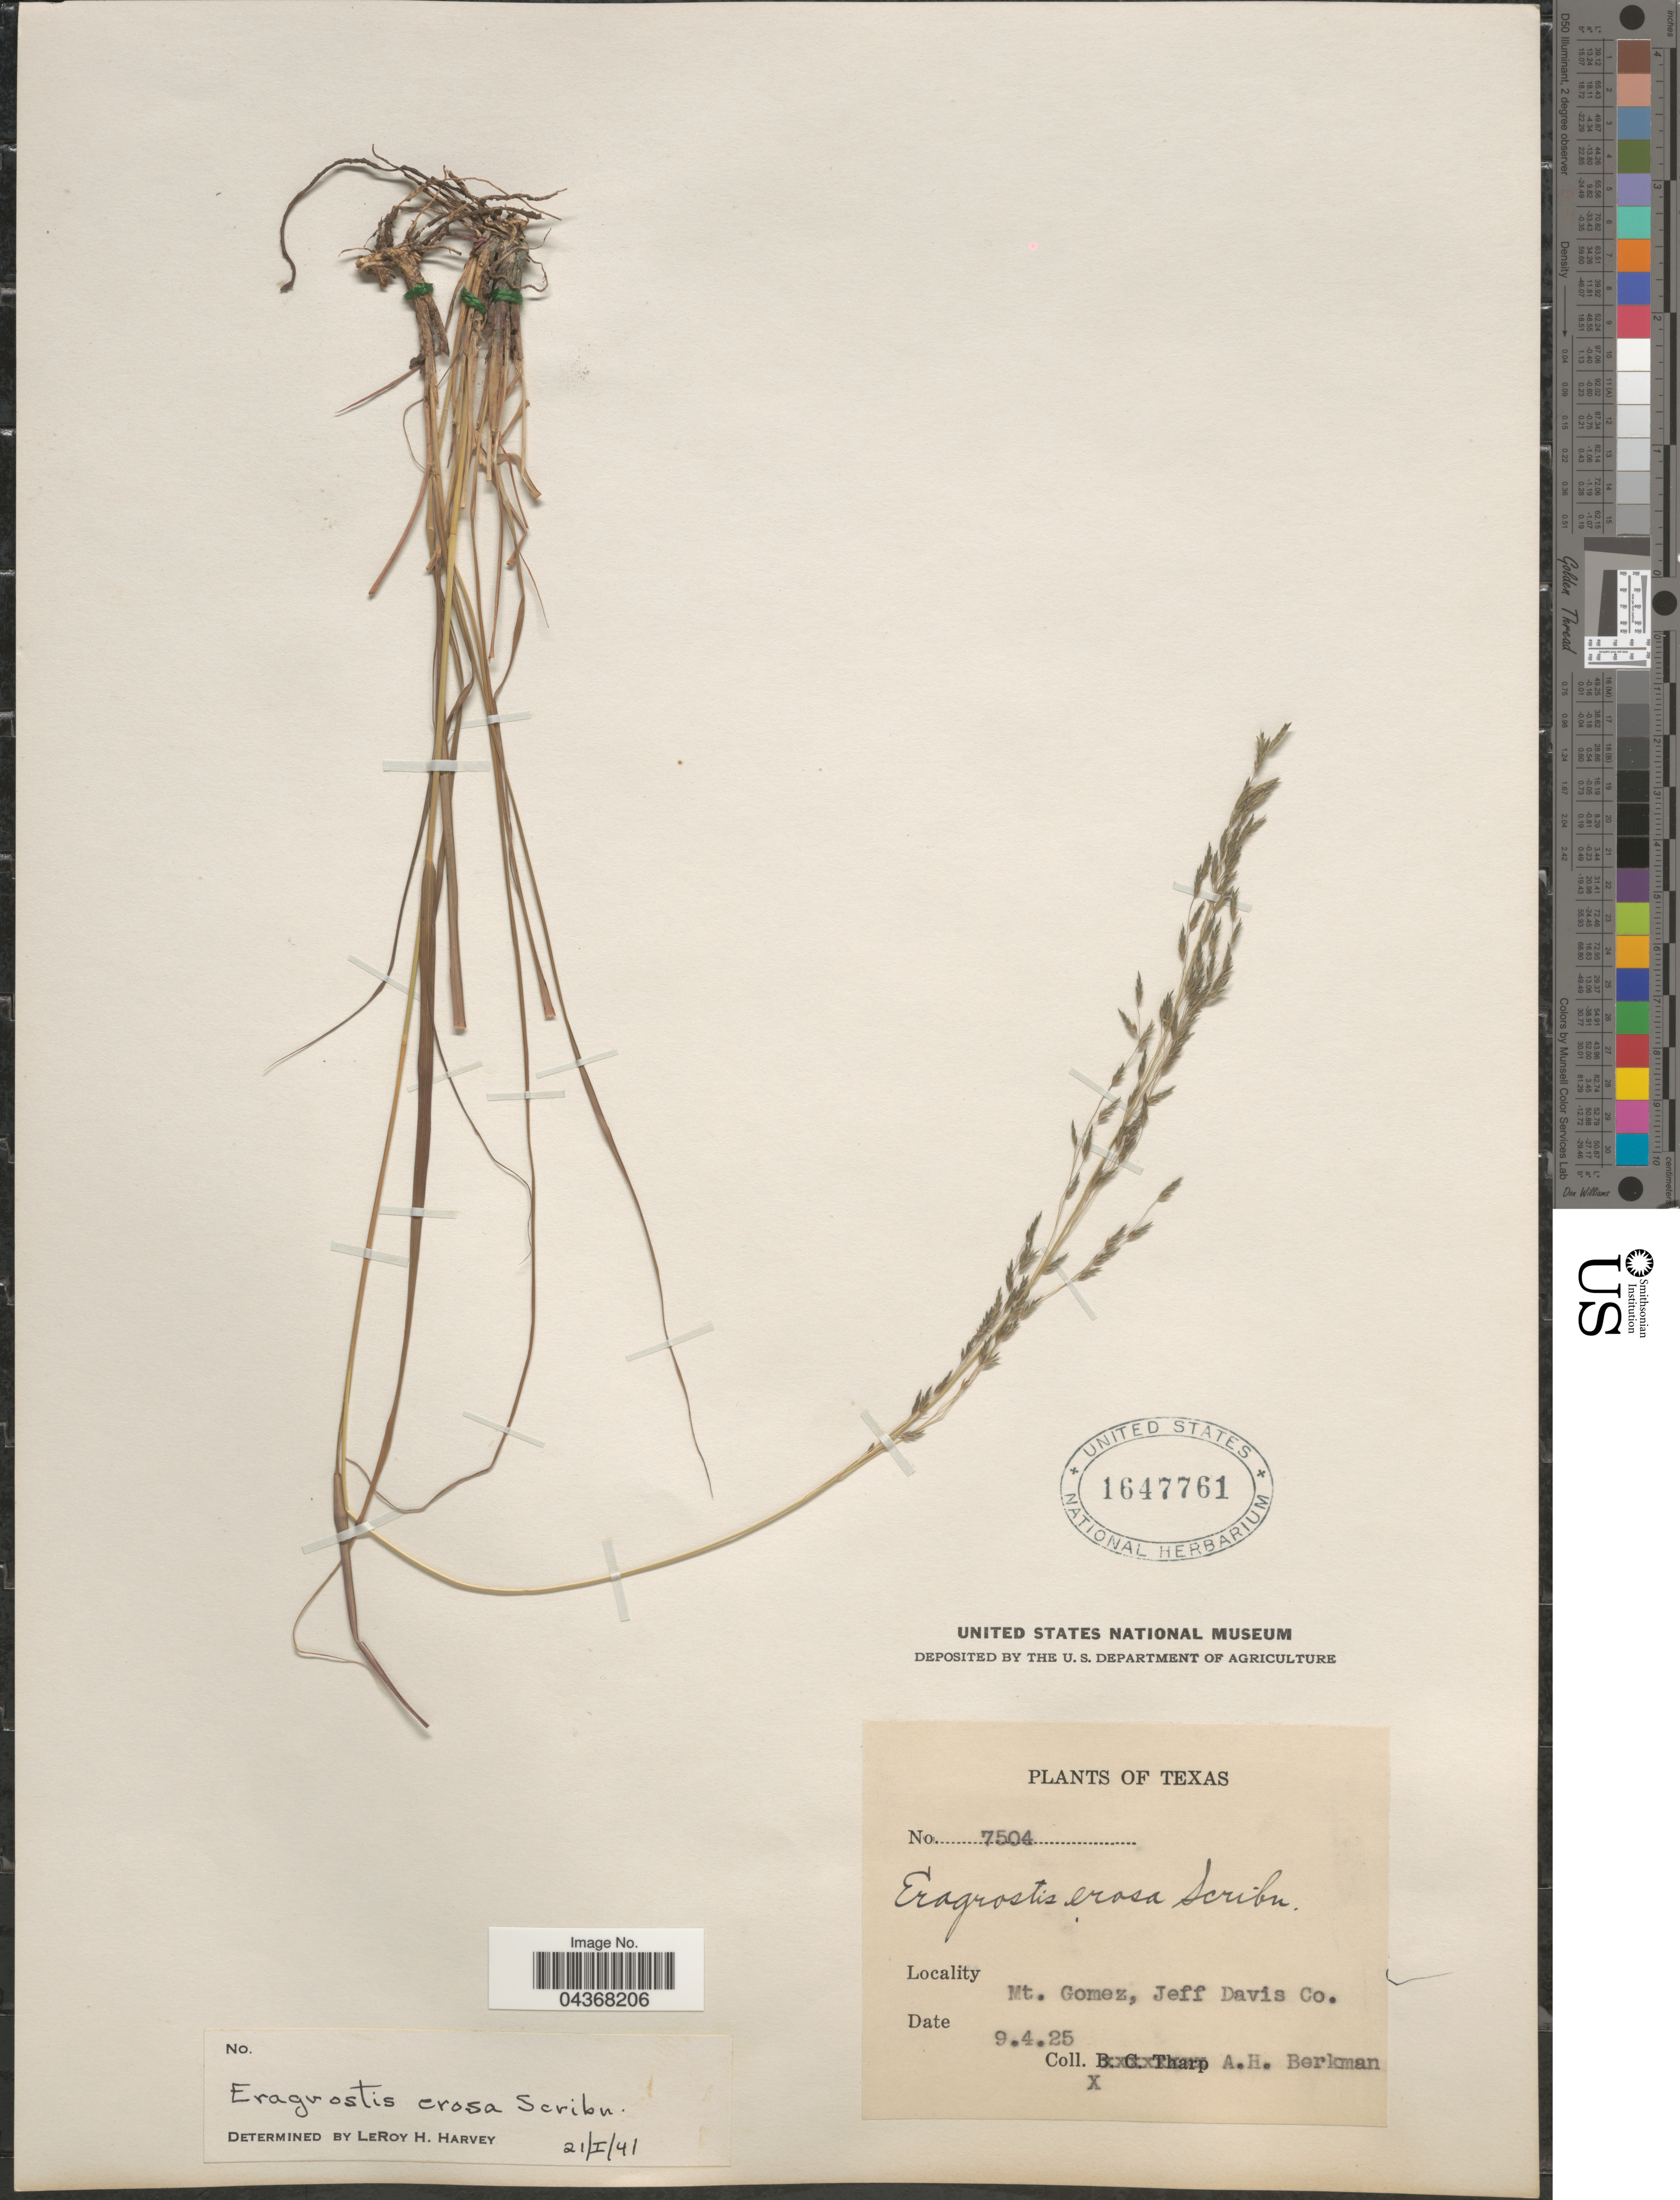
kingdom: Plantae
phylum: Tracheophyta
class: Liliopsida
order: Poales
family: Poaceae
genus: Eragrostis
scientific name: Eragrostis erosa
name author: Scribn. ex W.J. Beal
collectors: A. Berkman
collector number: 7504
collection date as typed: Transcribed d/m/y: 4/9/25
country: United States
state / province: Texas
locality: Mt. Gomez, Jeff Davis Co.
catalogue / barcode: US 1647761